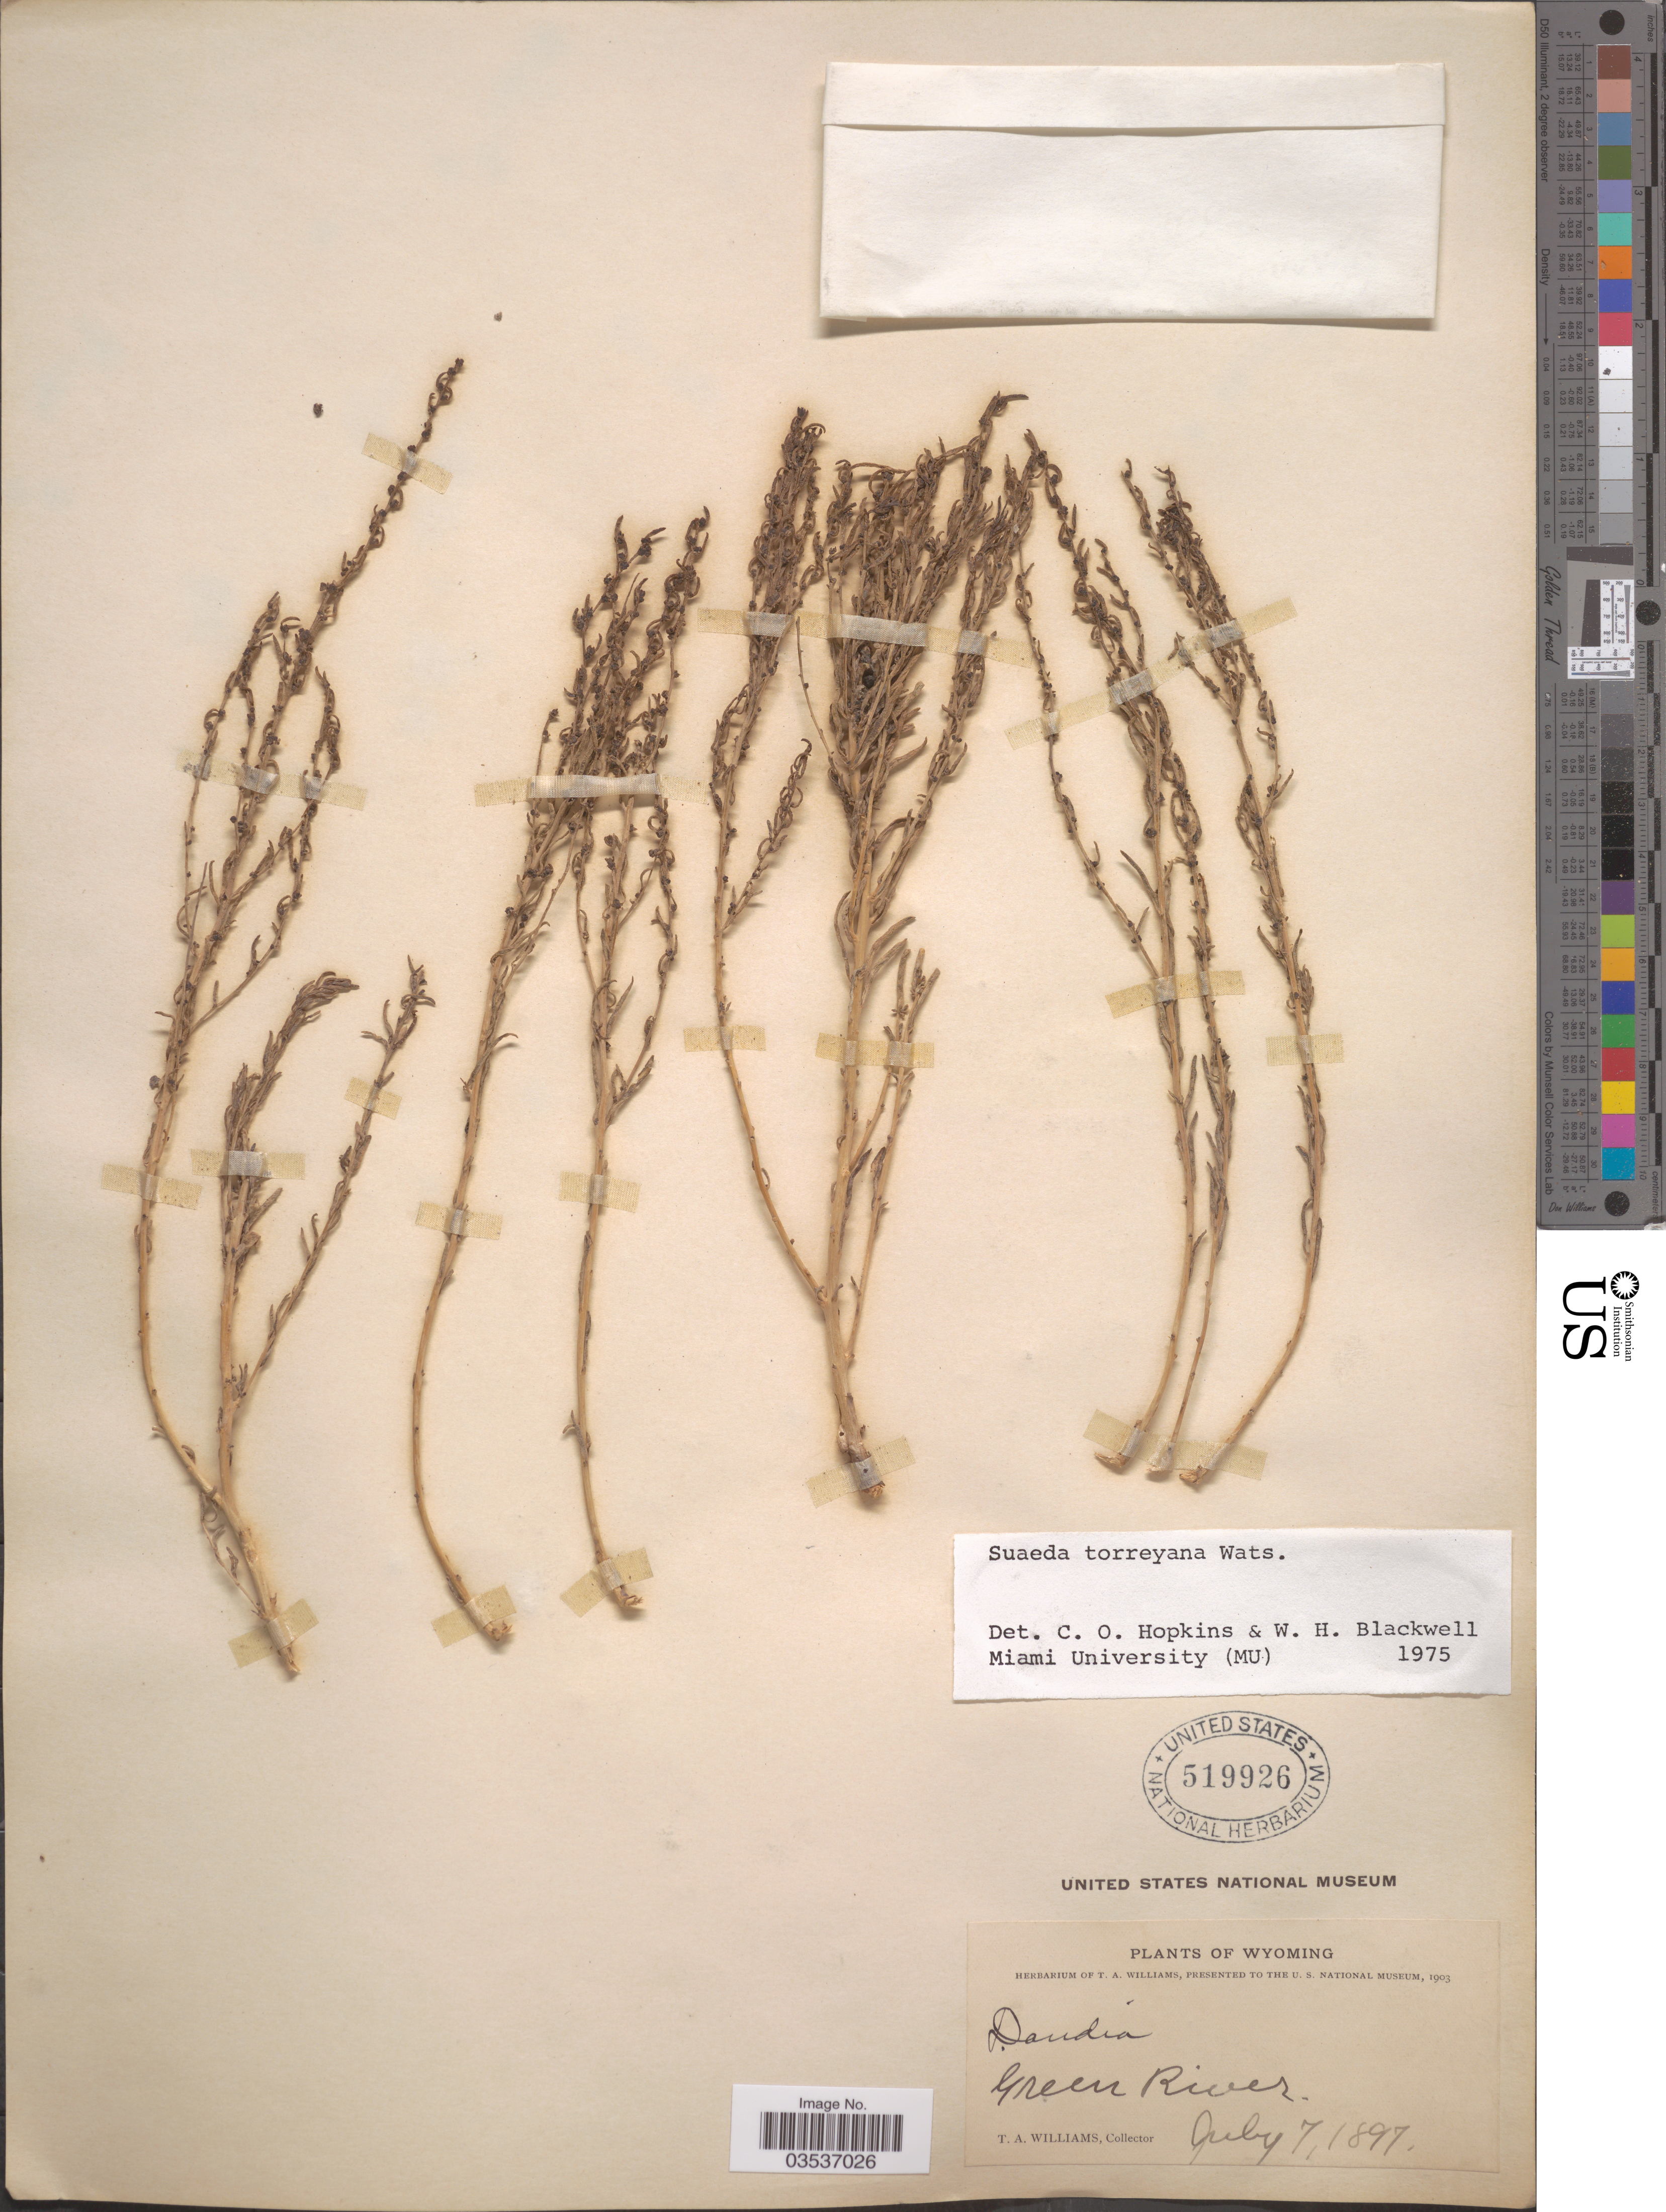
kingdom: Plantae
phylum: Tracheophyta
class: Magnoliopsida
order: Caryophyllales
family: Amaranthaceae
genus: Suaeda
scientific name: Suaeda torreyana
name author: S. Watson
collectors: T. Williams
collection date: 1897-07-07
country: United States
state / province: Wyoming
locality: Green River.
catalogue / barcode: US 519926